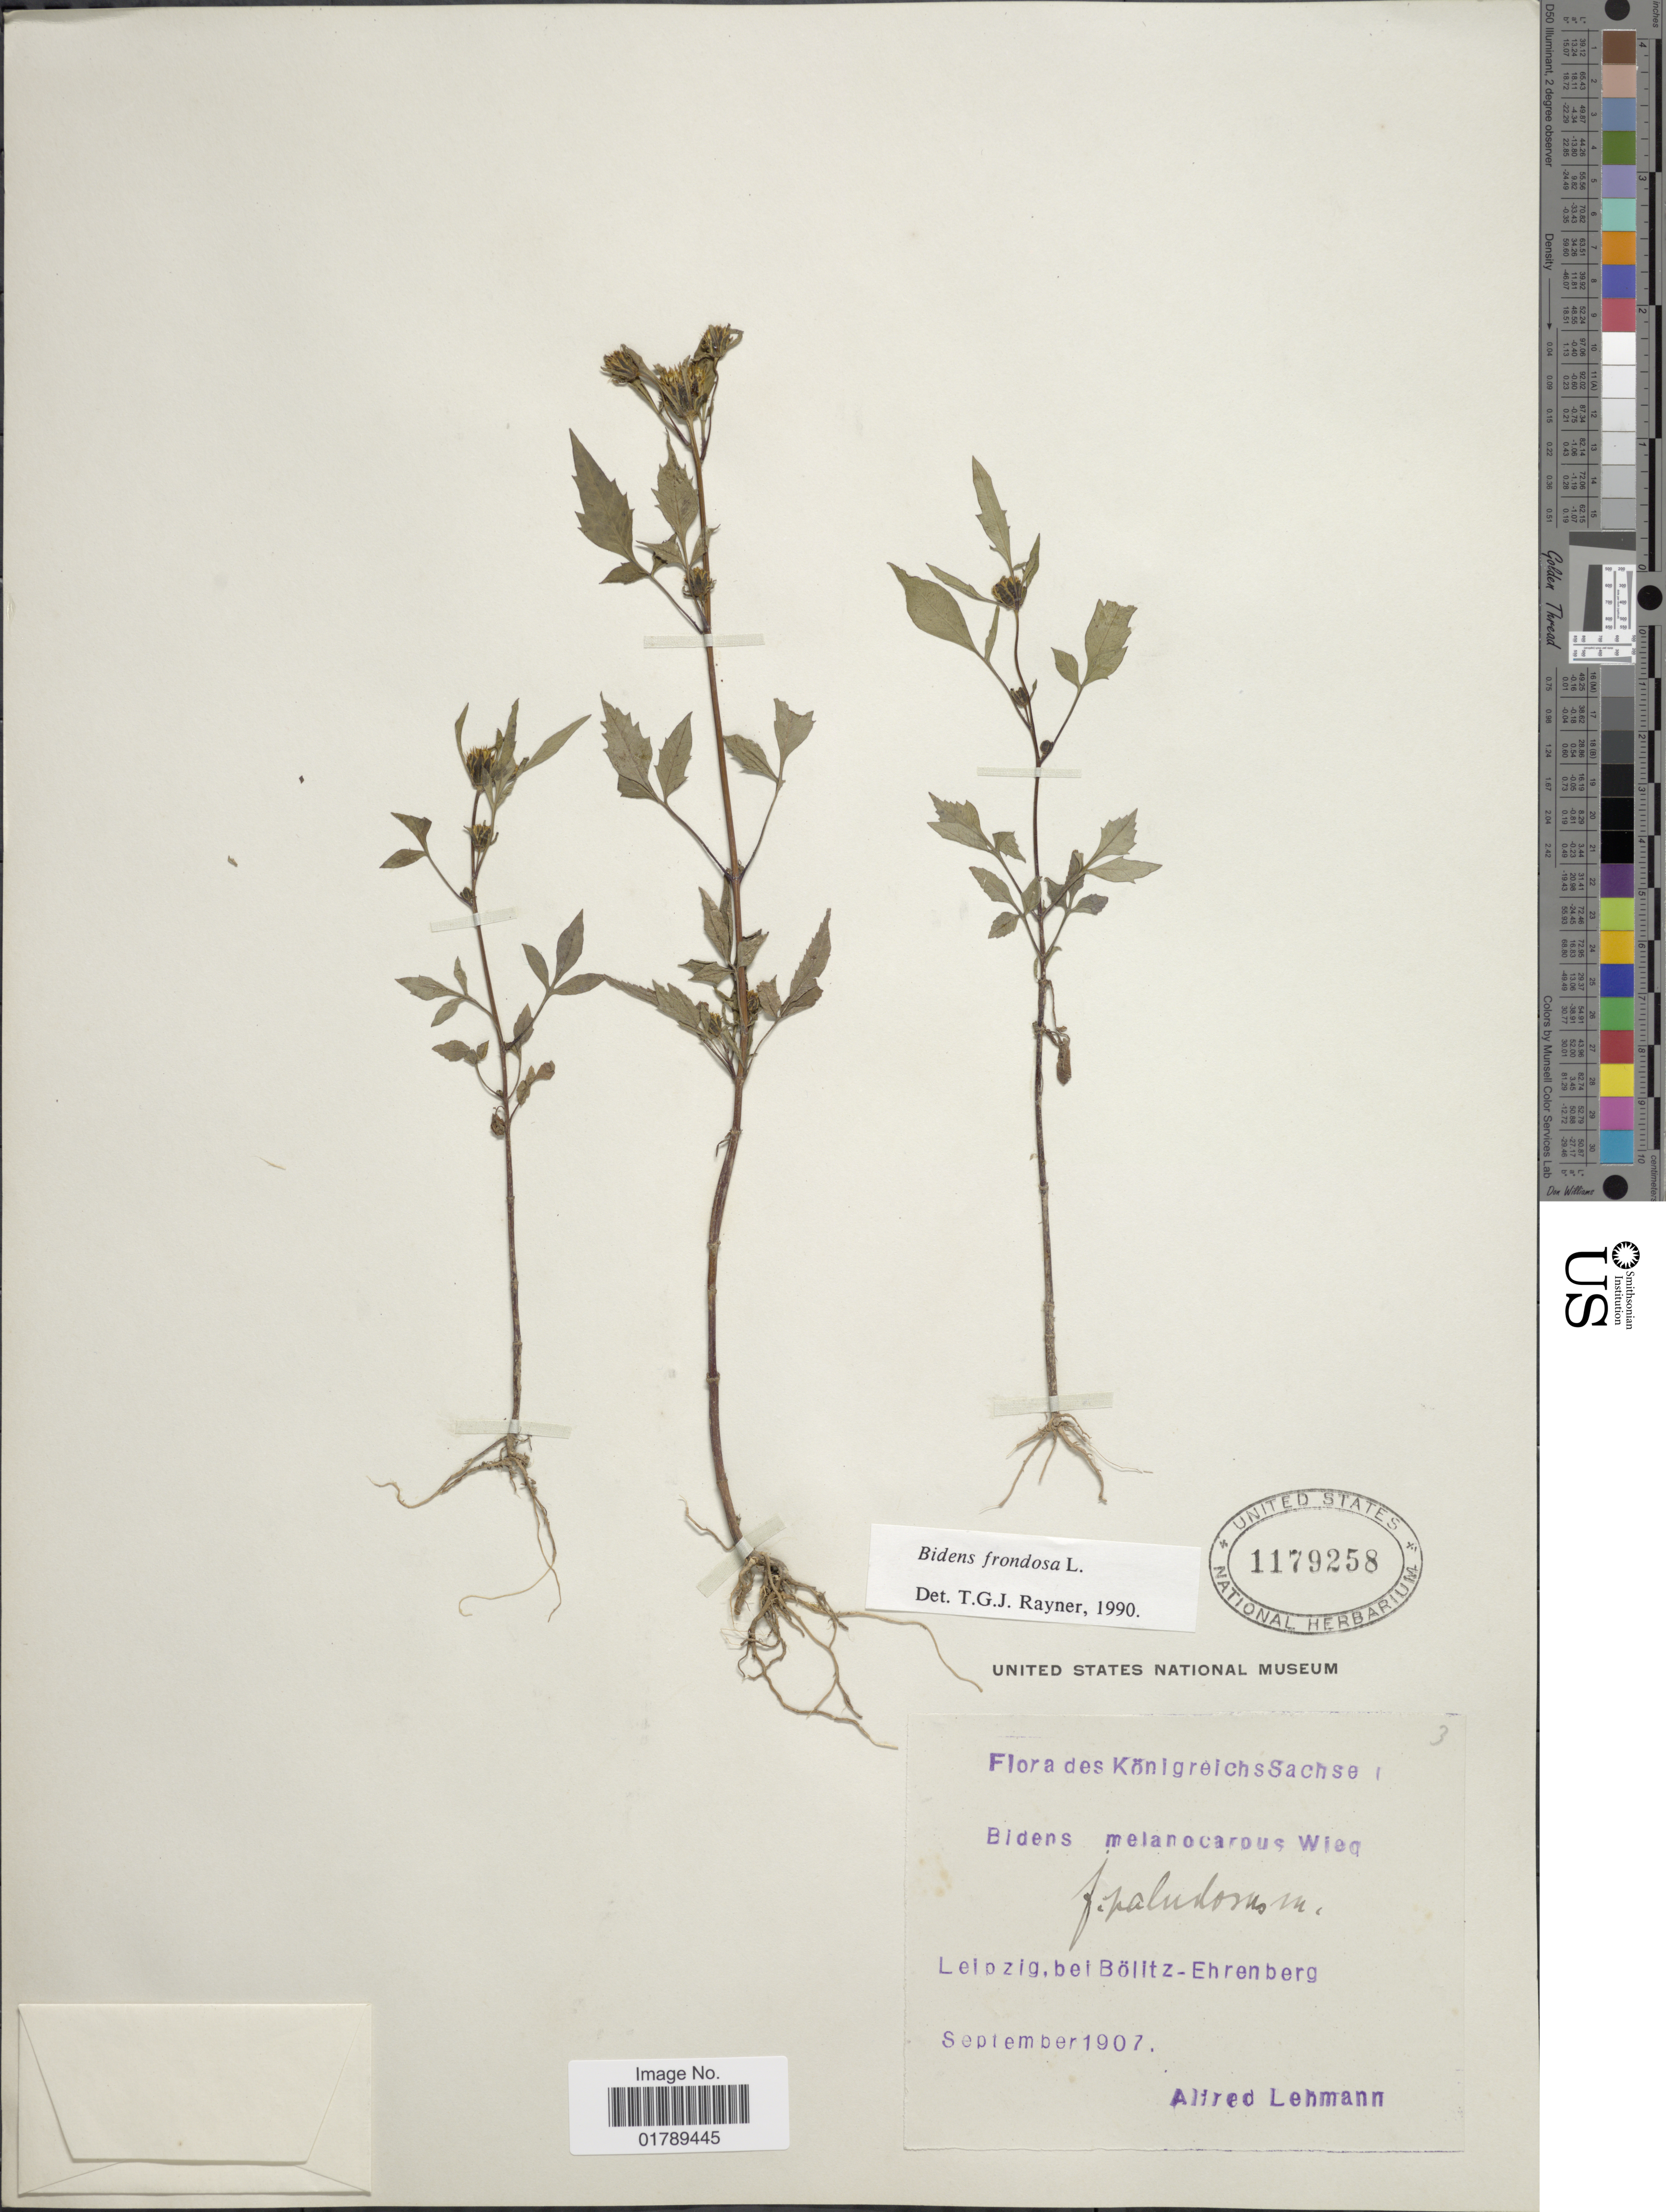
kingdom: Plantae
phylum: Tracheophyta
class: Magnoliopsida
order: Asterales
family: Asteraceae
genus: Bidens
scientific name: Bidens frondosa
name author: L.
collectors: A. Lehmann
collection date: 1907-09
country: Germany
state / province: Sachsen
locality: KonigreichsSachsen. Leipzig, bei Bolitz-Ehrenberg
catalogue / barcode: US 1179258